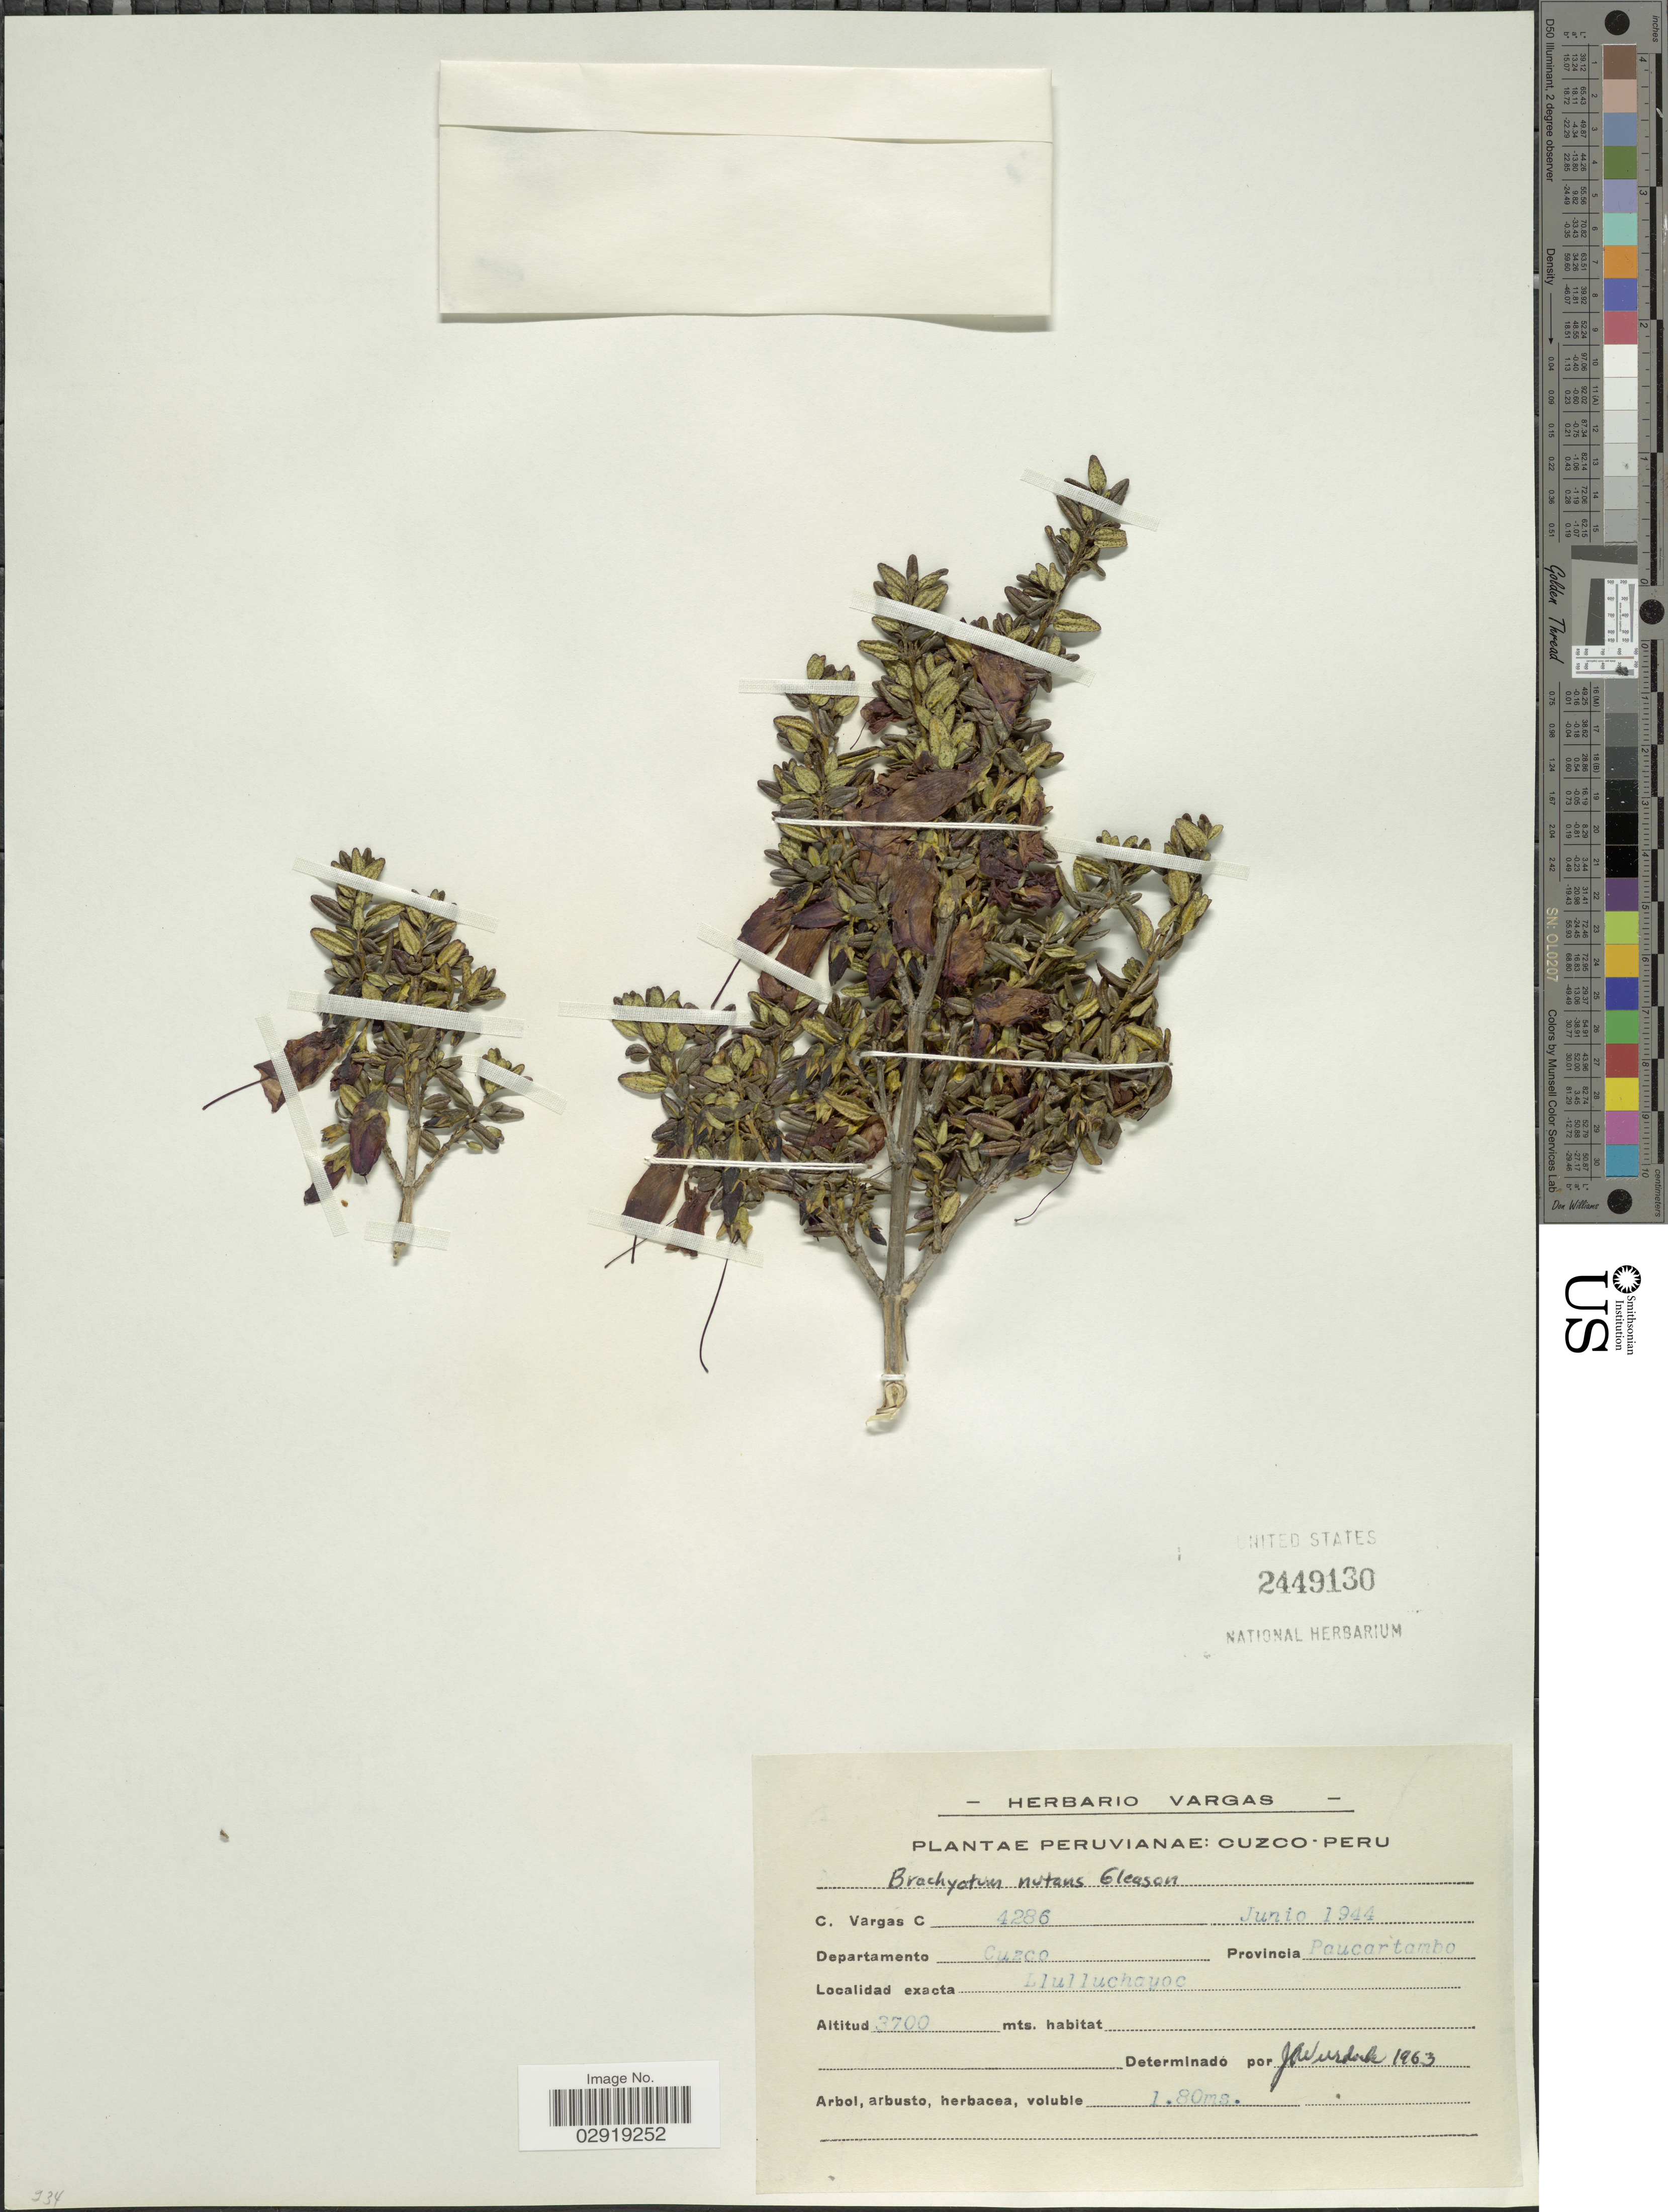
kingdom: Plantae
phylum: Tracheophyta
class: Magnoliopsida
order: Myrtales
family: Melastomataceae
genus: Brachyotum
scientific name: Brachyotum nutans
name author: Gleason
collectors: C. Vargas Calderón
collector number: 4286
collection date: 1944-06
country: Peru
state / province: Cusco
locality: Departamento Cuzco Provincia Paucartambo. Llulluchayoc.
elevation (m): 3700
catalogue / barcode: US 2449130